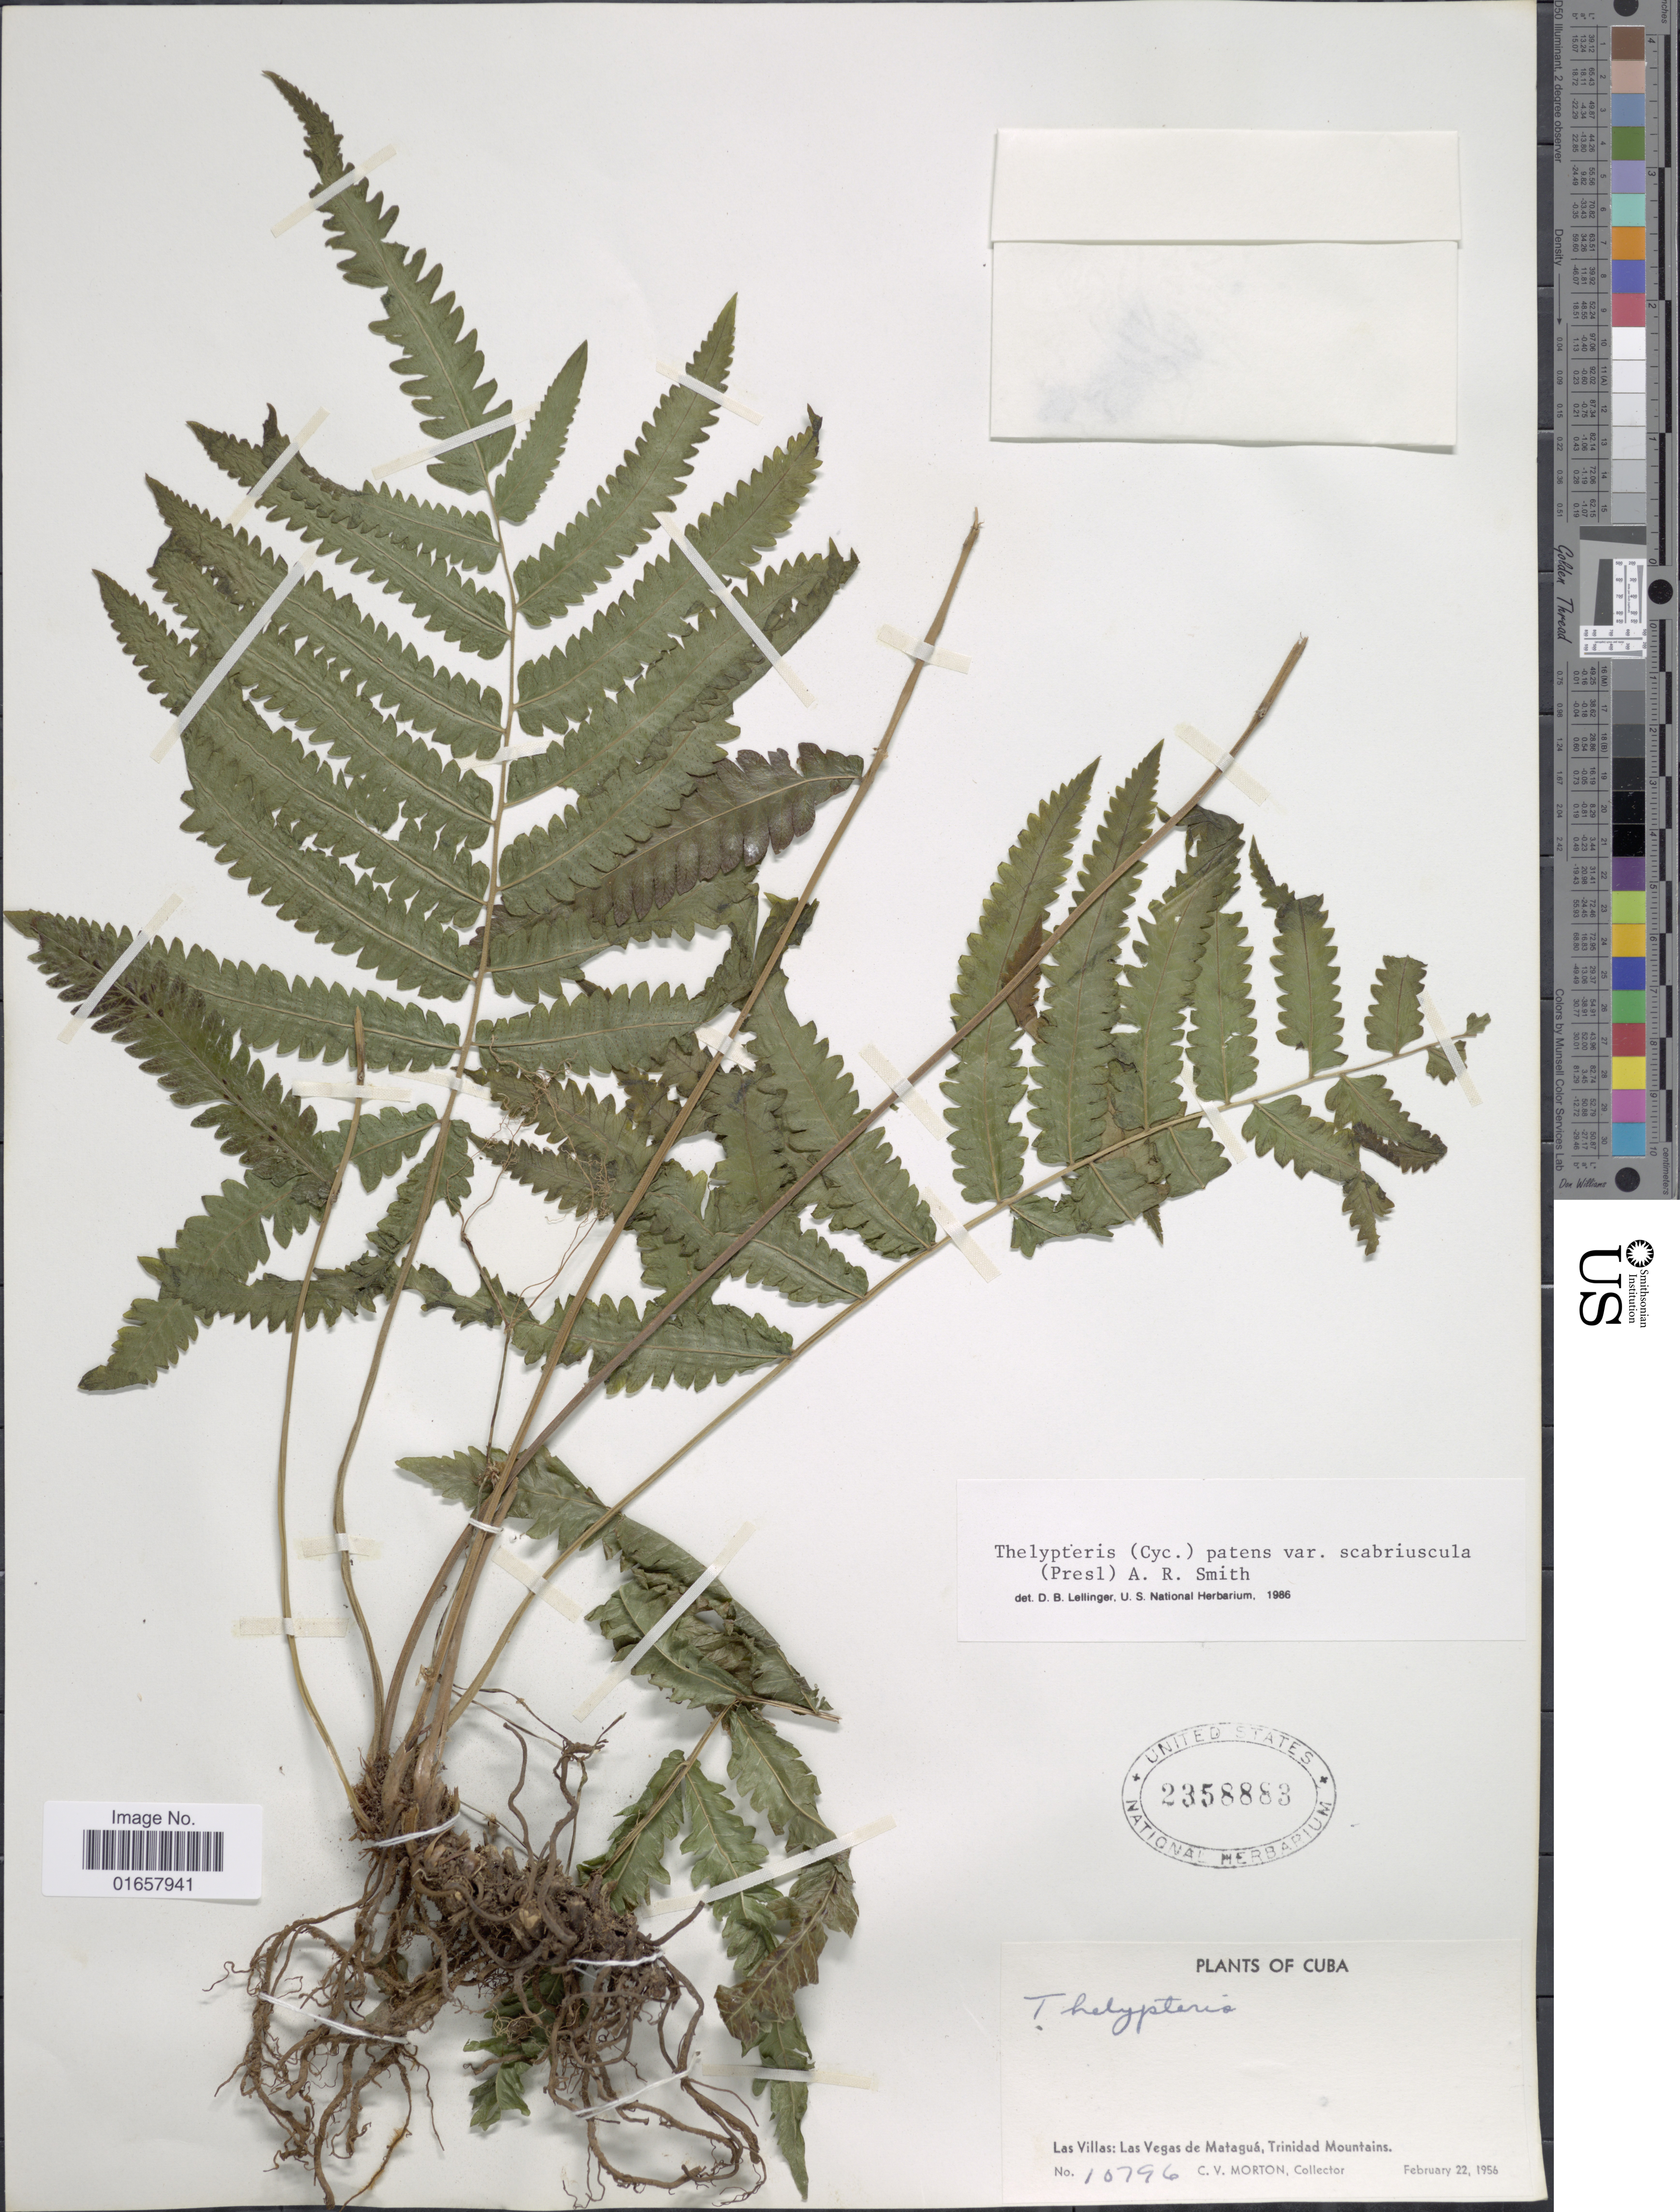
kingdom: Plantae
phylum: Tracheophyta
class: Polypodiopsida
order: Polypodiales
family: Thelypteridaceae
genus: Christella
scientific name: Christella patens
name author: (Sw.) Holttum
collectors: C. V. Morton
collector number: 10796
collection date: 1956-02-22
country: Cuba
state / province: Las Villas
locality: Cuba, Las Villas: Las Vegas de Mataguá, Trinidad Mountains.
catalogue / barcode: US 2358883